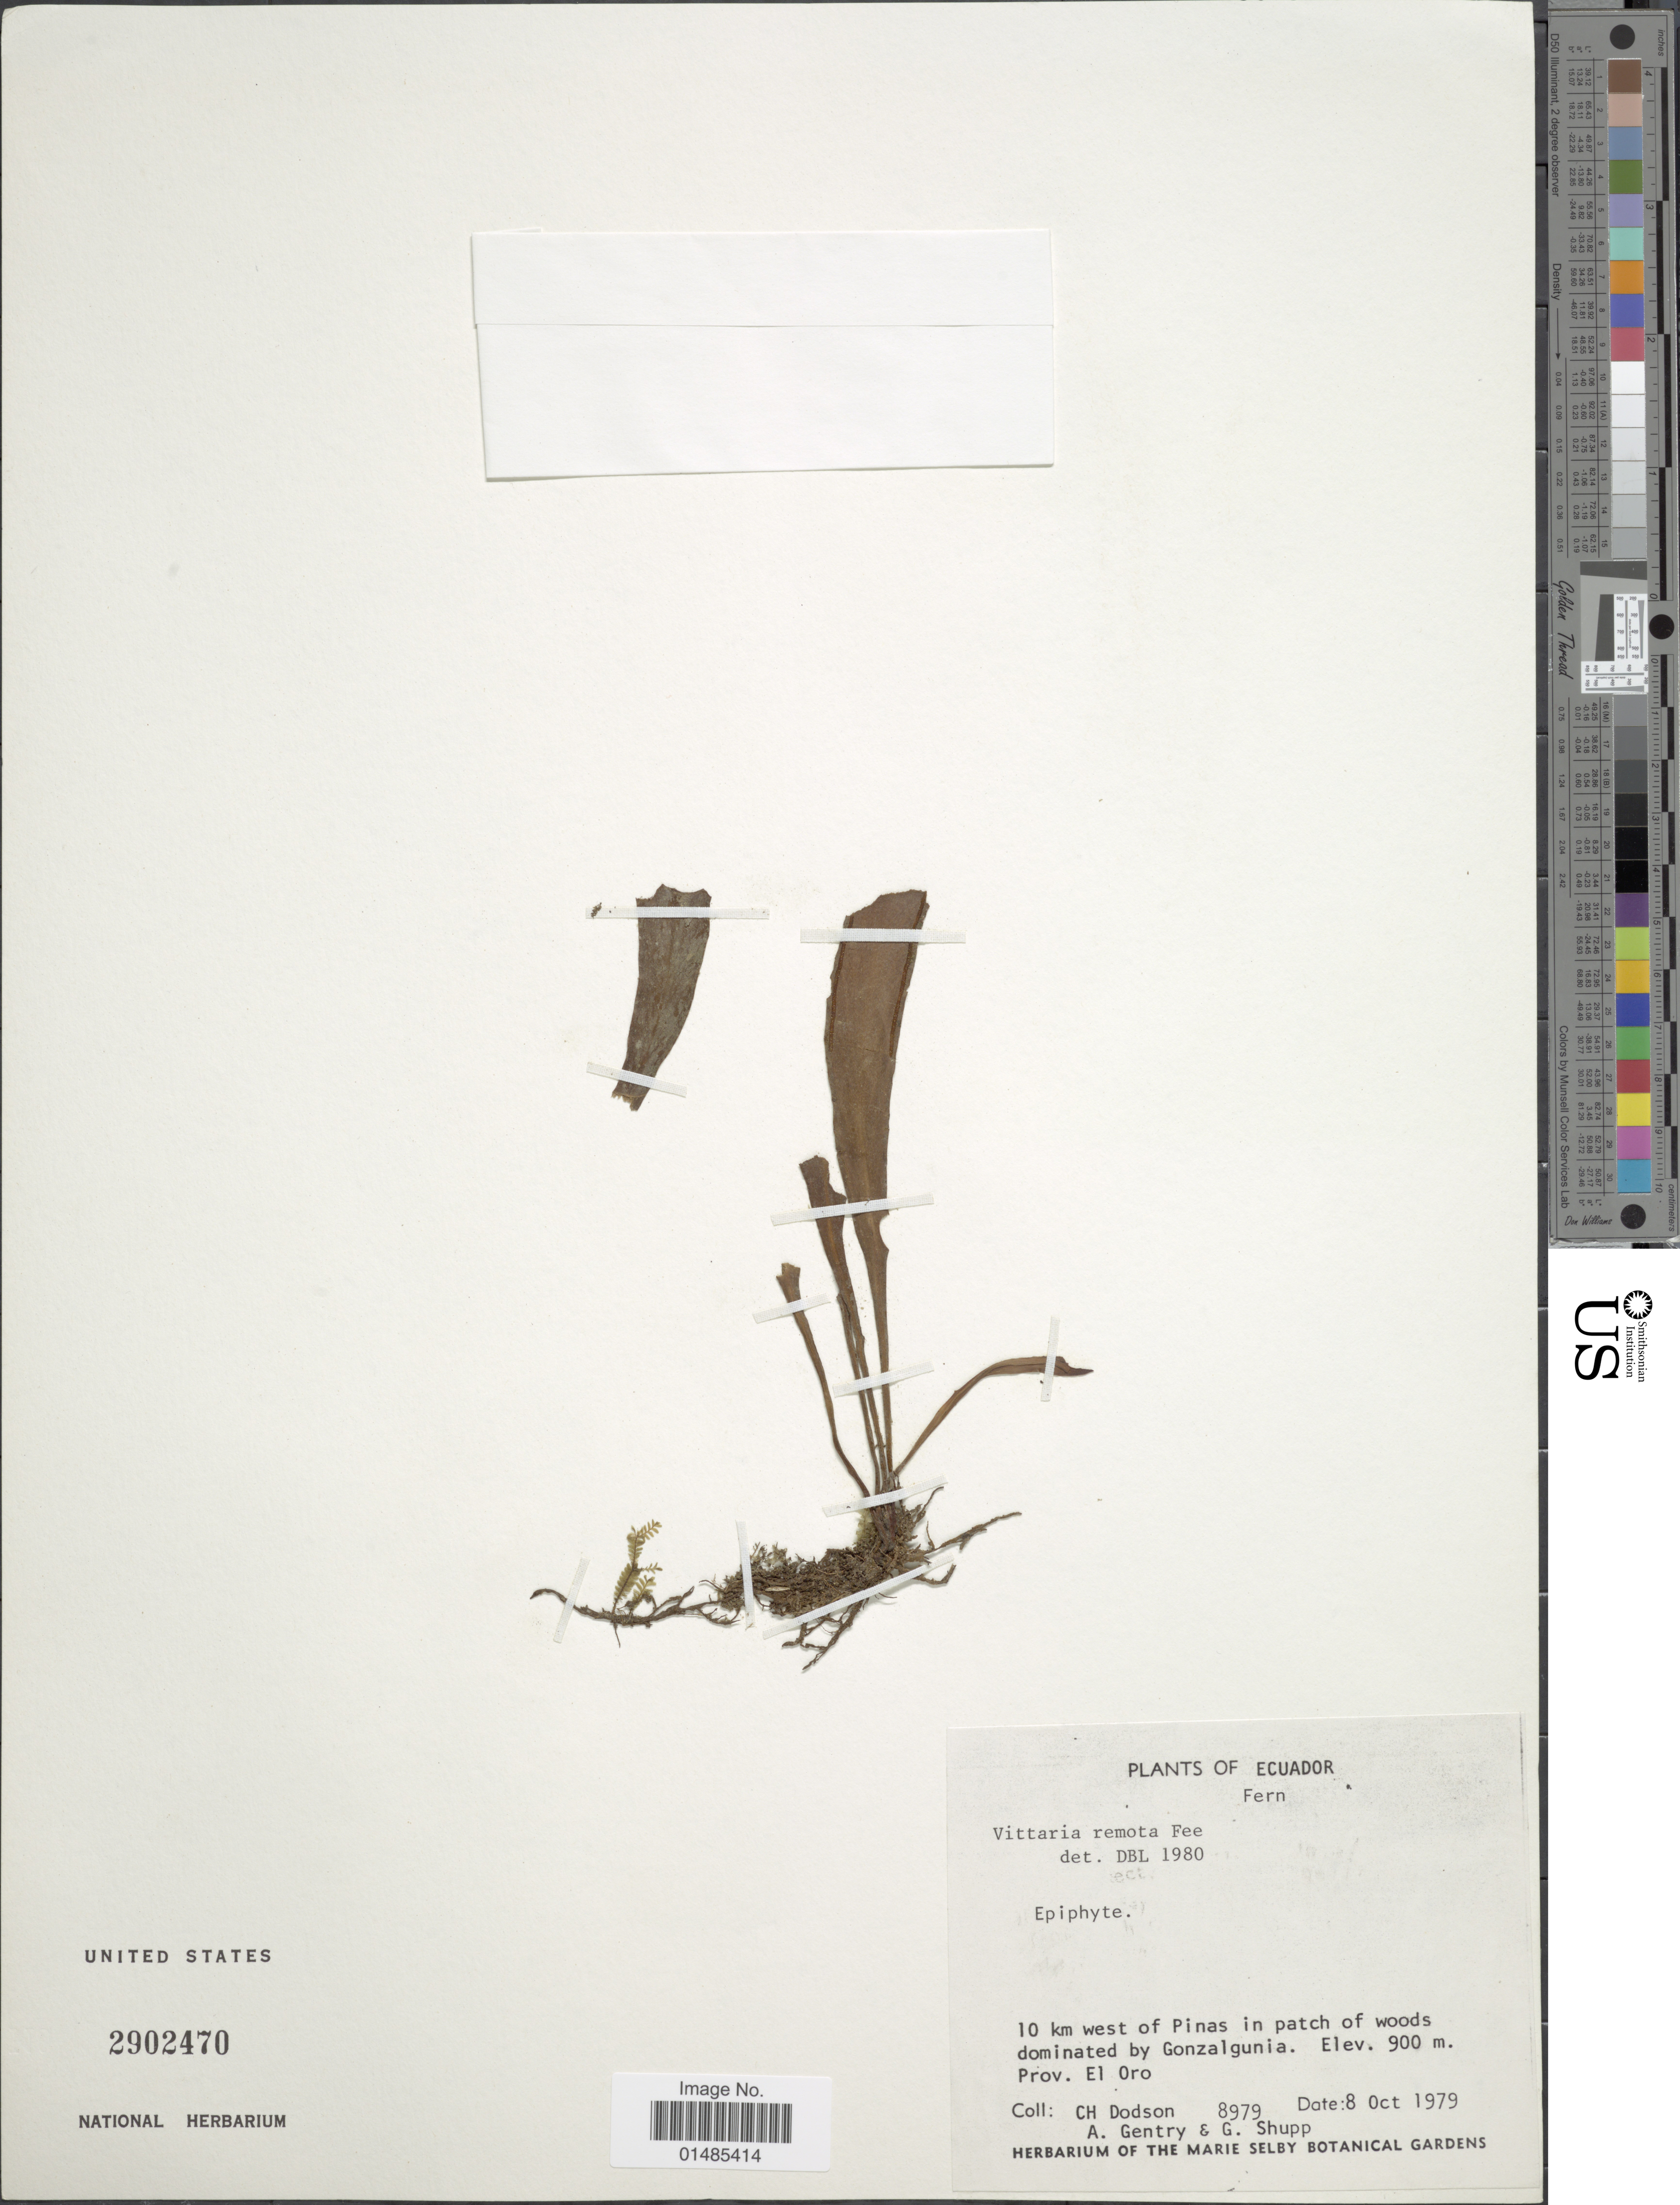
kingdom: Plantae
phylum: Tracheophyta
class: Polypodiopsida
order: Polypodiales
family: Pteridaceae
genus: Radiovittaria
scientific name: Radiovittaria remota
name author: (Fée) E.H. Crane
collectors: C. H. Dodson, A. H. Gentry & G. Shupp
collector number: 8979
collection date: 1979-10-08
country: Ecuador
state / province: El Oro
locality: Fern. 10 km west of Pinas in patch of woods dominated by Gonzalgunia.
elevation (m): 900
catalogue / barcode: US 2902470